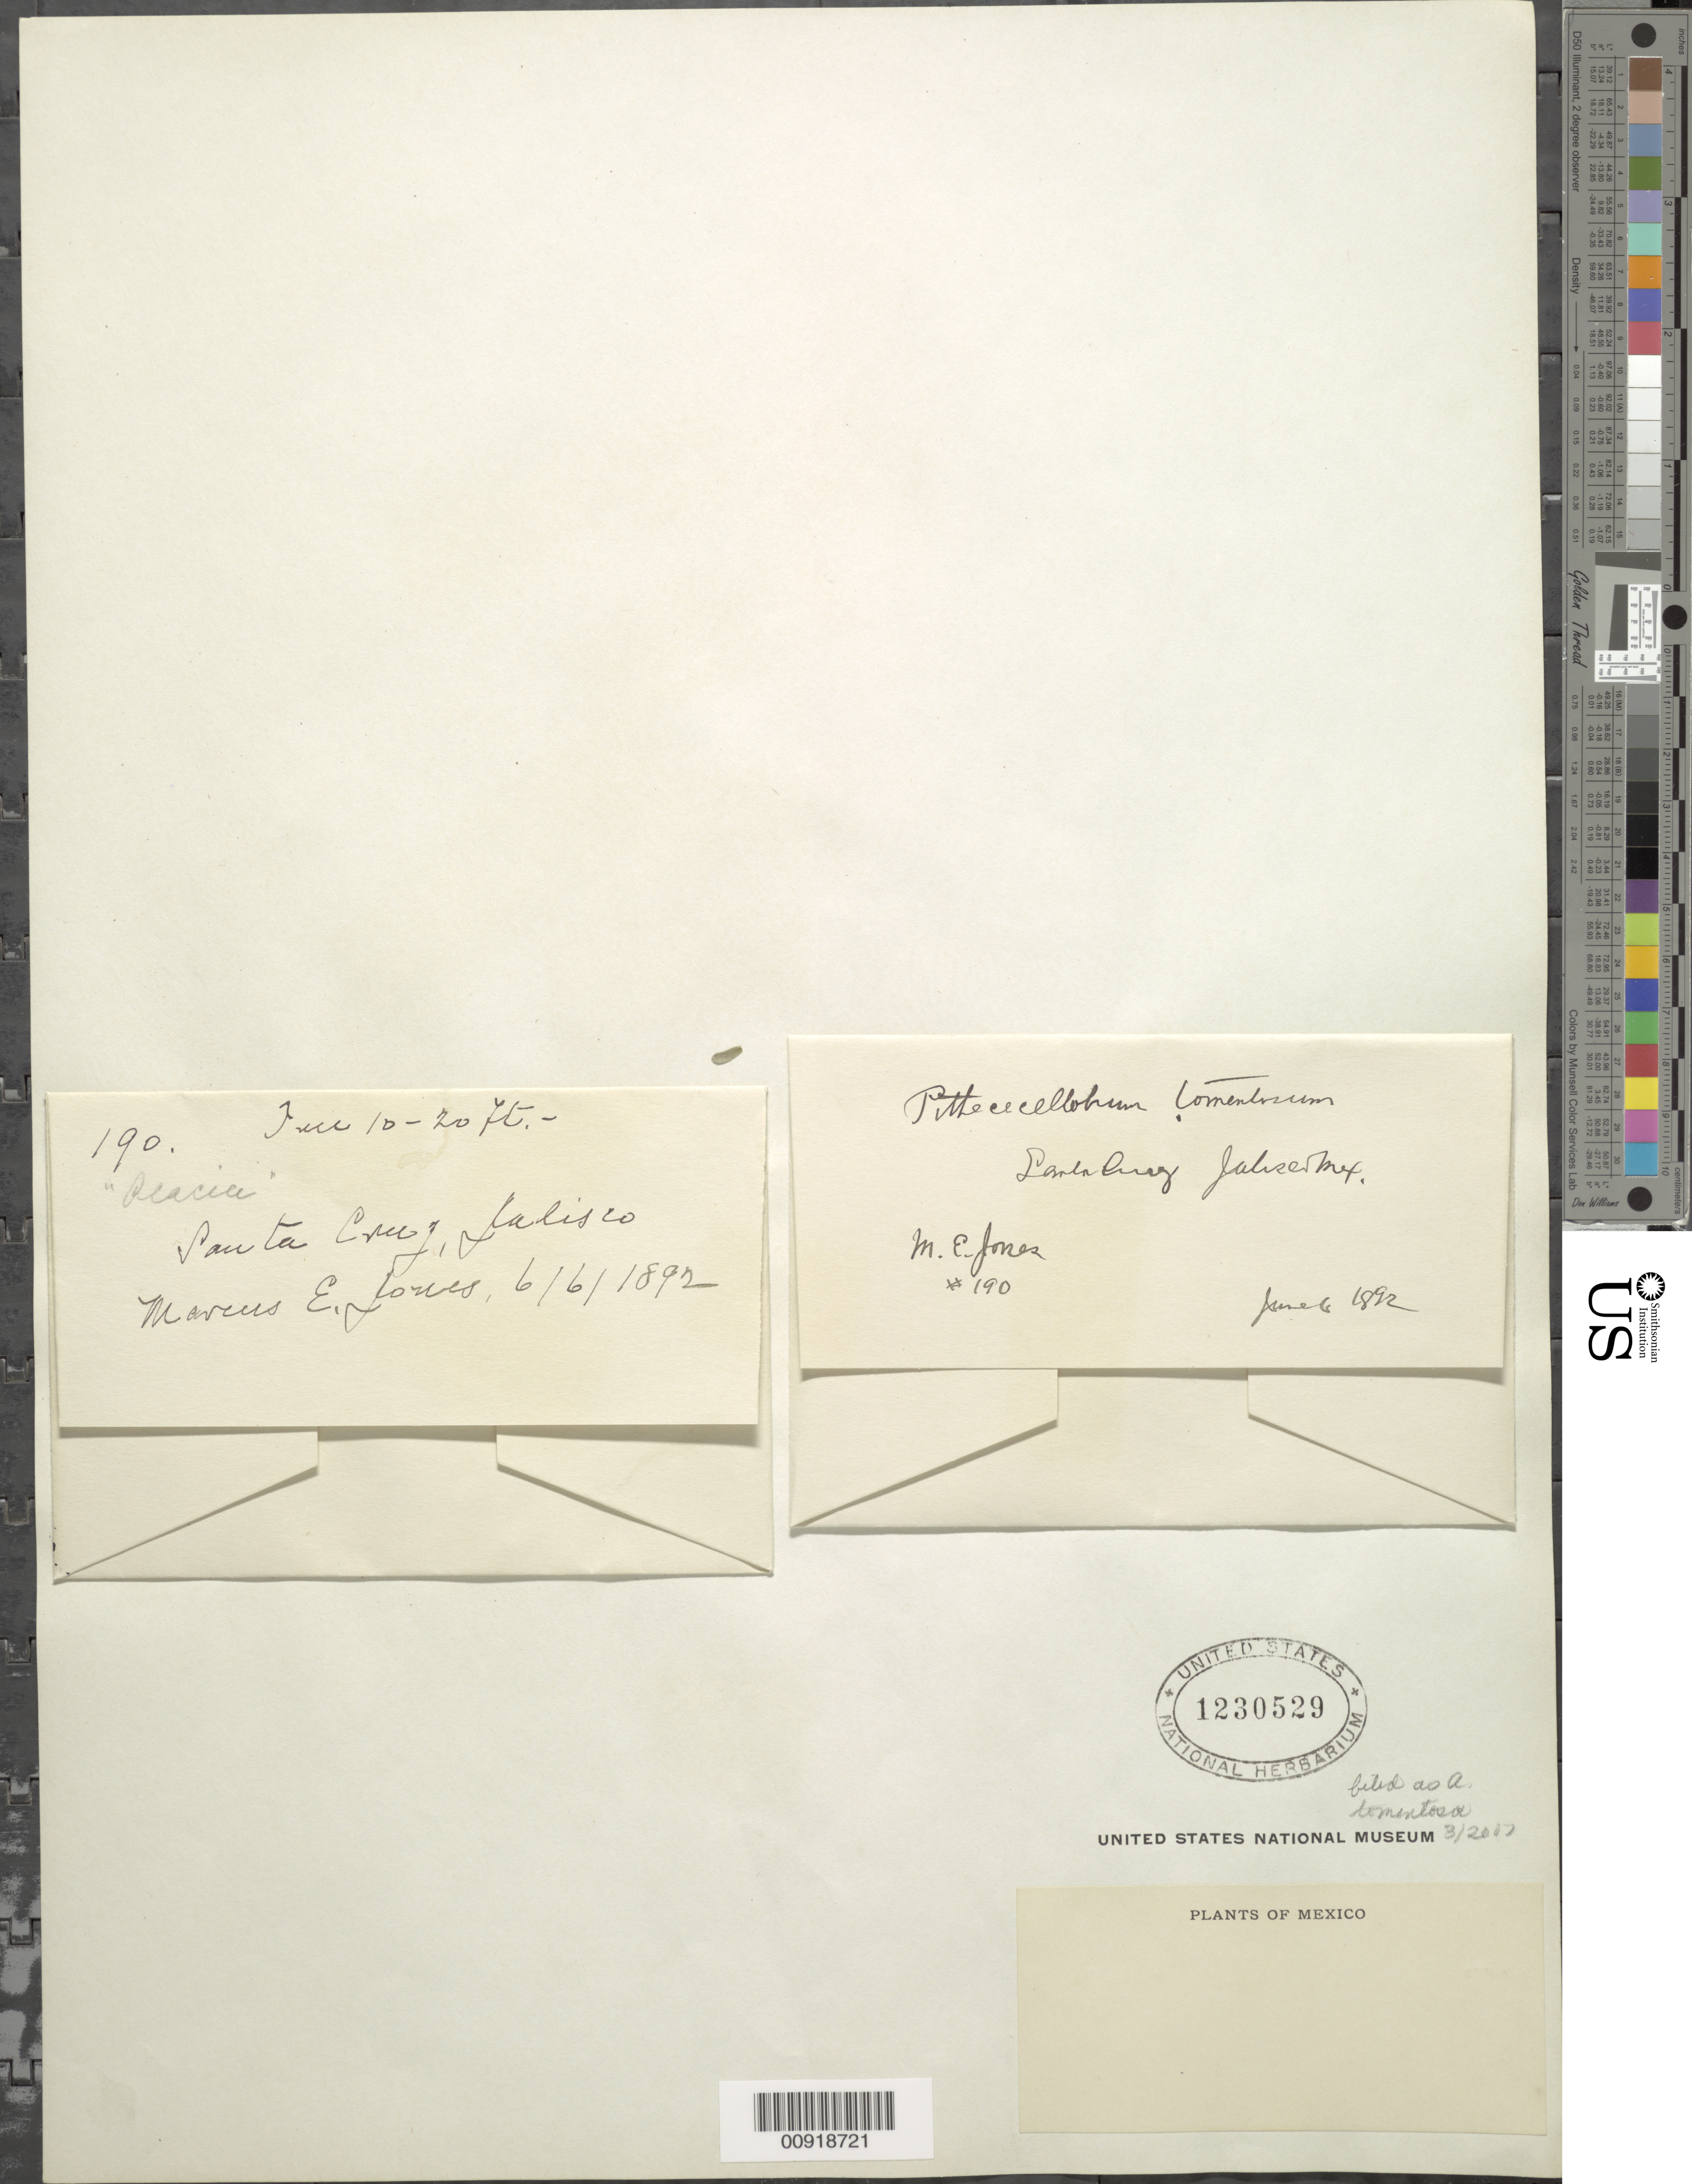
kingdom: Plantae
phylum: Tracheophyta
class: Magnoliopsida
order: Fabales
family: Fabaceae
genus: Pseudalbizzia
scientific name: Pseudalbizzia tomentosa var. tomentosa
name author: (Micheli) Koenen & Duno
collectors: M. E. Jones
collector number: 190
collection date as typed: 06 Jun 1892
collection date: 1892-06-06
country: Mexico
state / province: Jalisco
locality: Santa Cruz, Jalisco.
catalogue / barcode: US 1230529